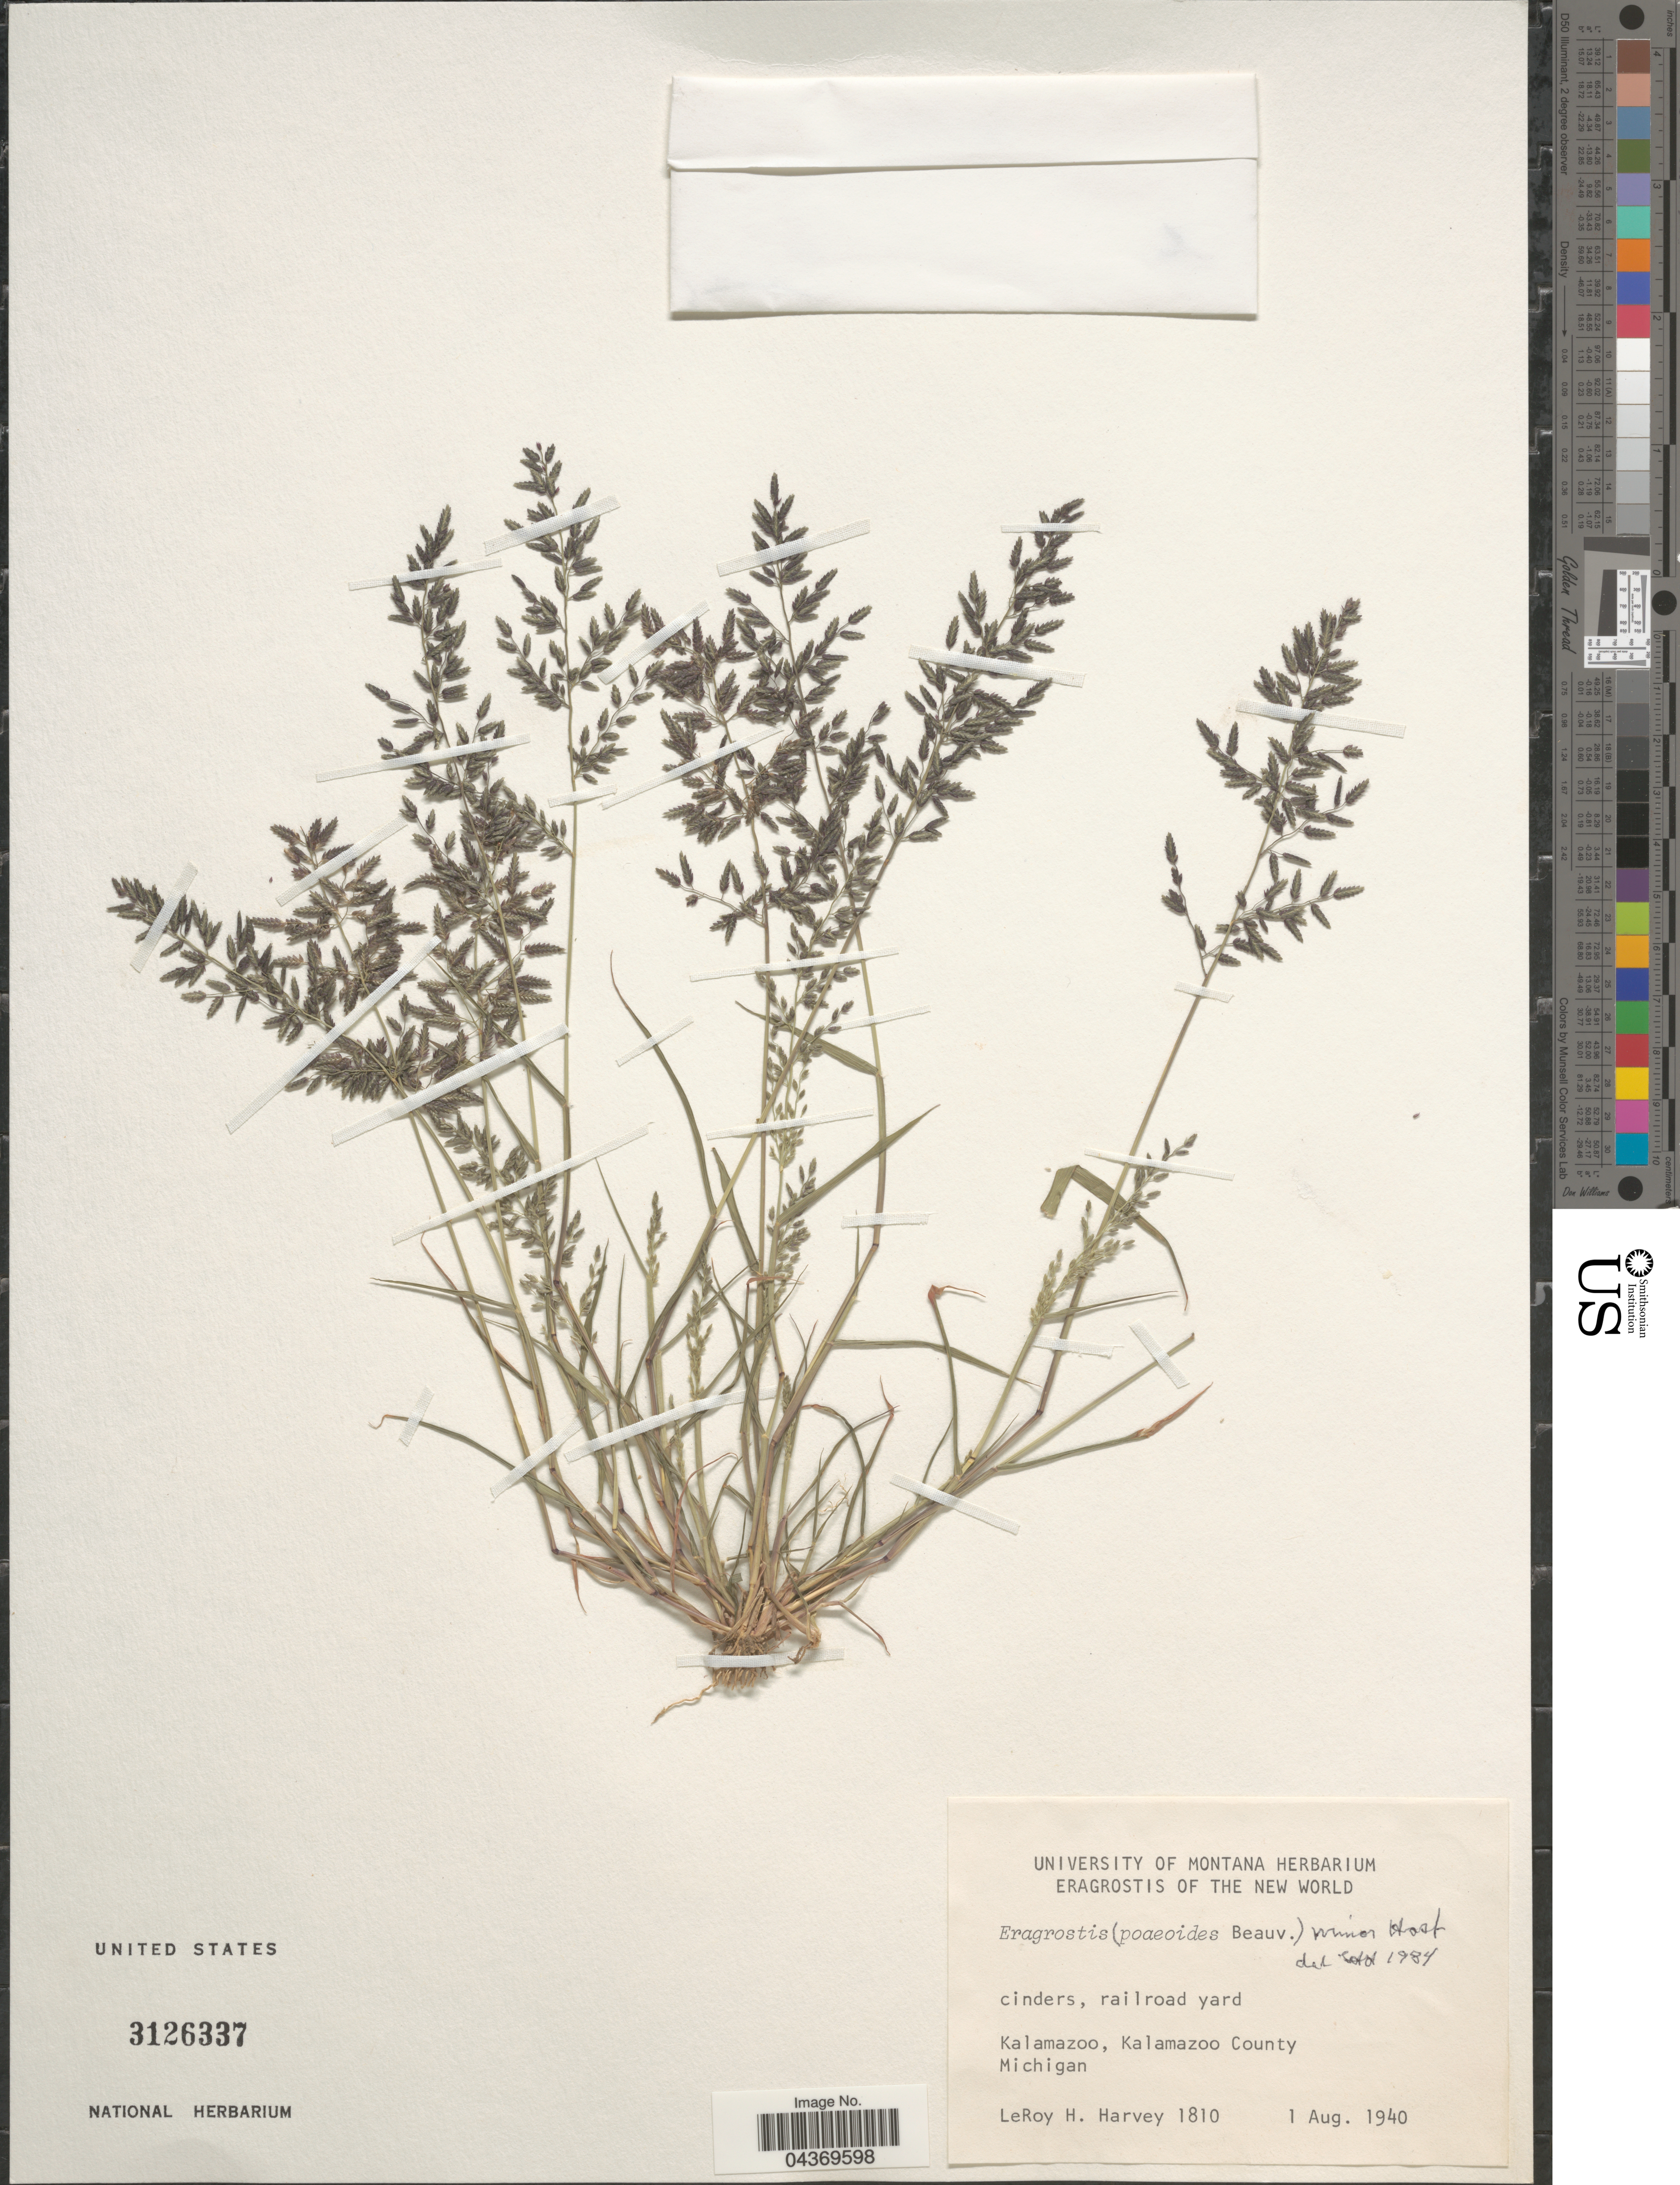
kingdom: Plantae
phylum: Tracheophyta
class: Liliopsida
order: Poales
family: Poaceae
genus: Eragrostis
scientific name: Eragrostis minor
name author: Host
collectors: L. H. Harvey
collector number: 1810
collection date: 1940-08-01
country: United States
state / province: Michigan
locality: Kalamazoo, Kalamazoo County.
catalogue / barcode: US 3126337